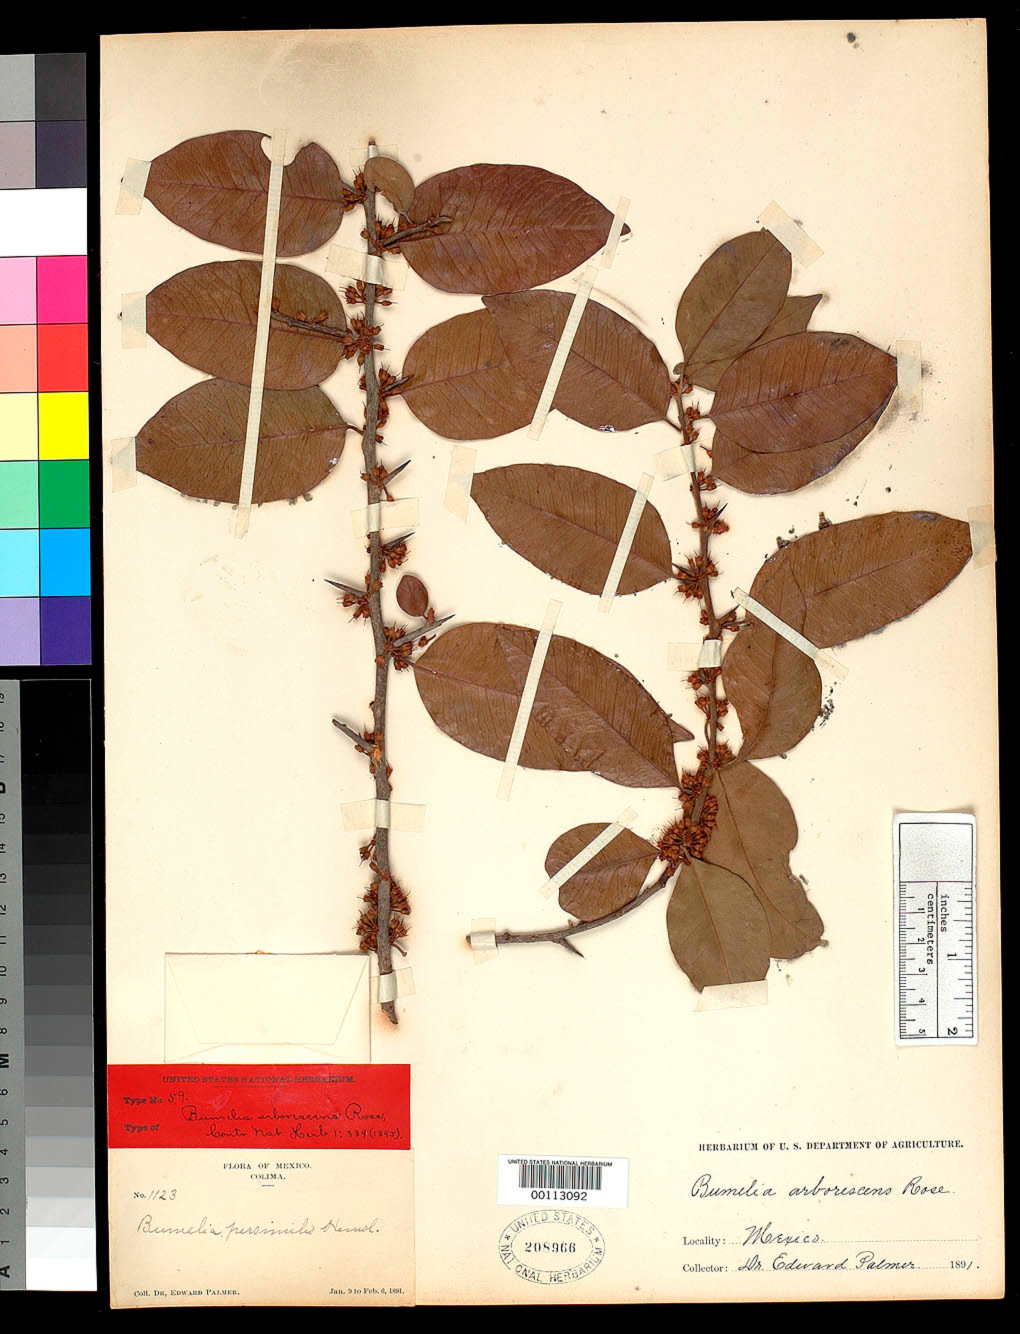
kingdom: Plantae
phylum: Tracheophyta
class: Magnoliopsida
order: Ericales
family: Sapotaceae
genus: Bumelia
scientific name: Bumelia arborescens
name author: Rose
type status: Type Fragment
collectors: E. Palmer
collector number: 1123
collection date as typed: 09 Jan 1891 to 06 Feb 1891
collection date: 1891-01-09/1891-02-06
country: Mexico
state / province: Colima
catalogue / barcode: US 208966